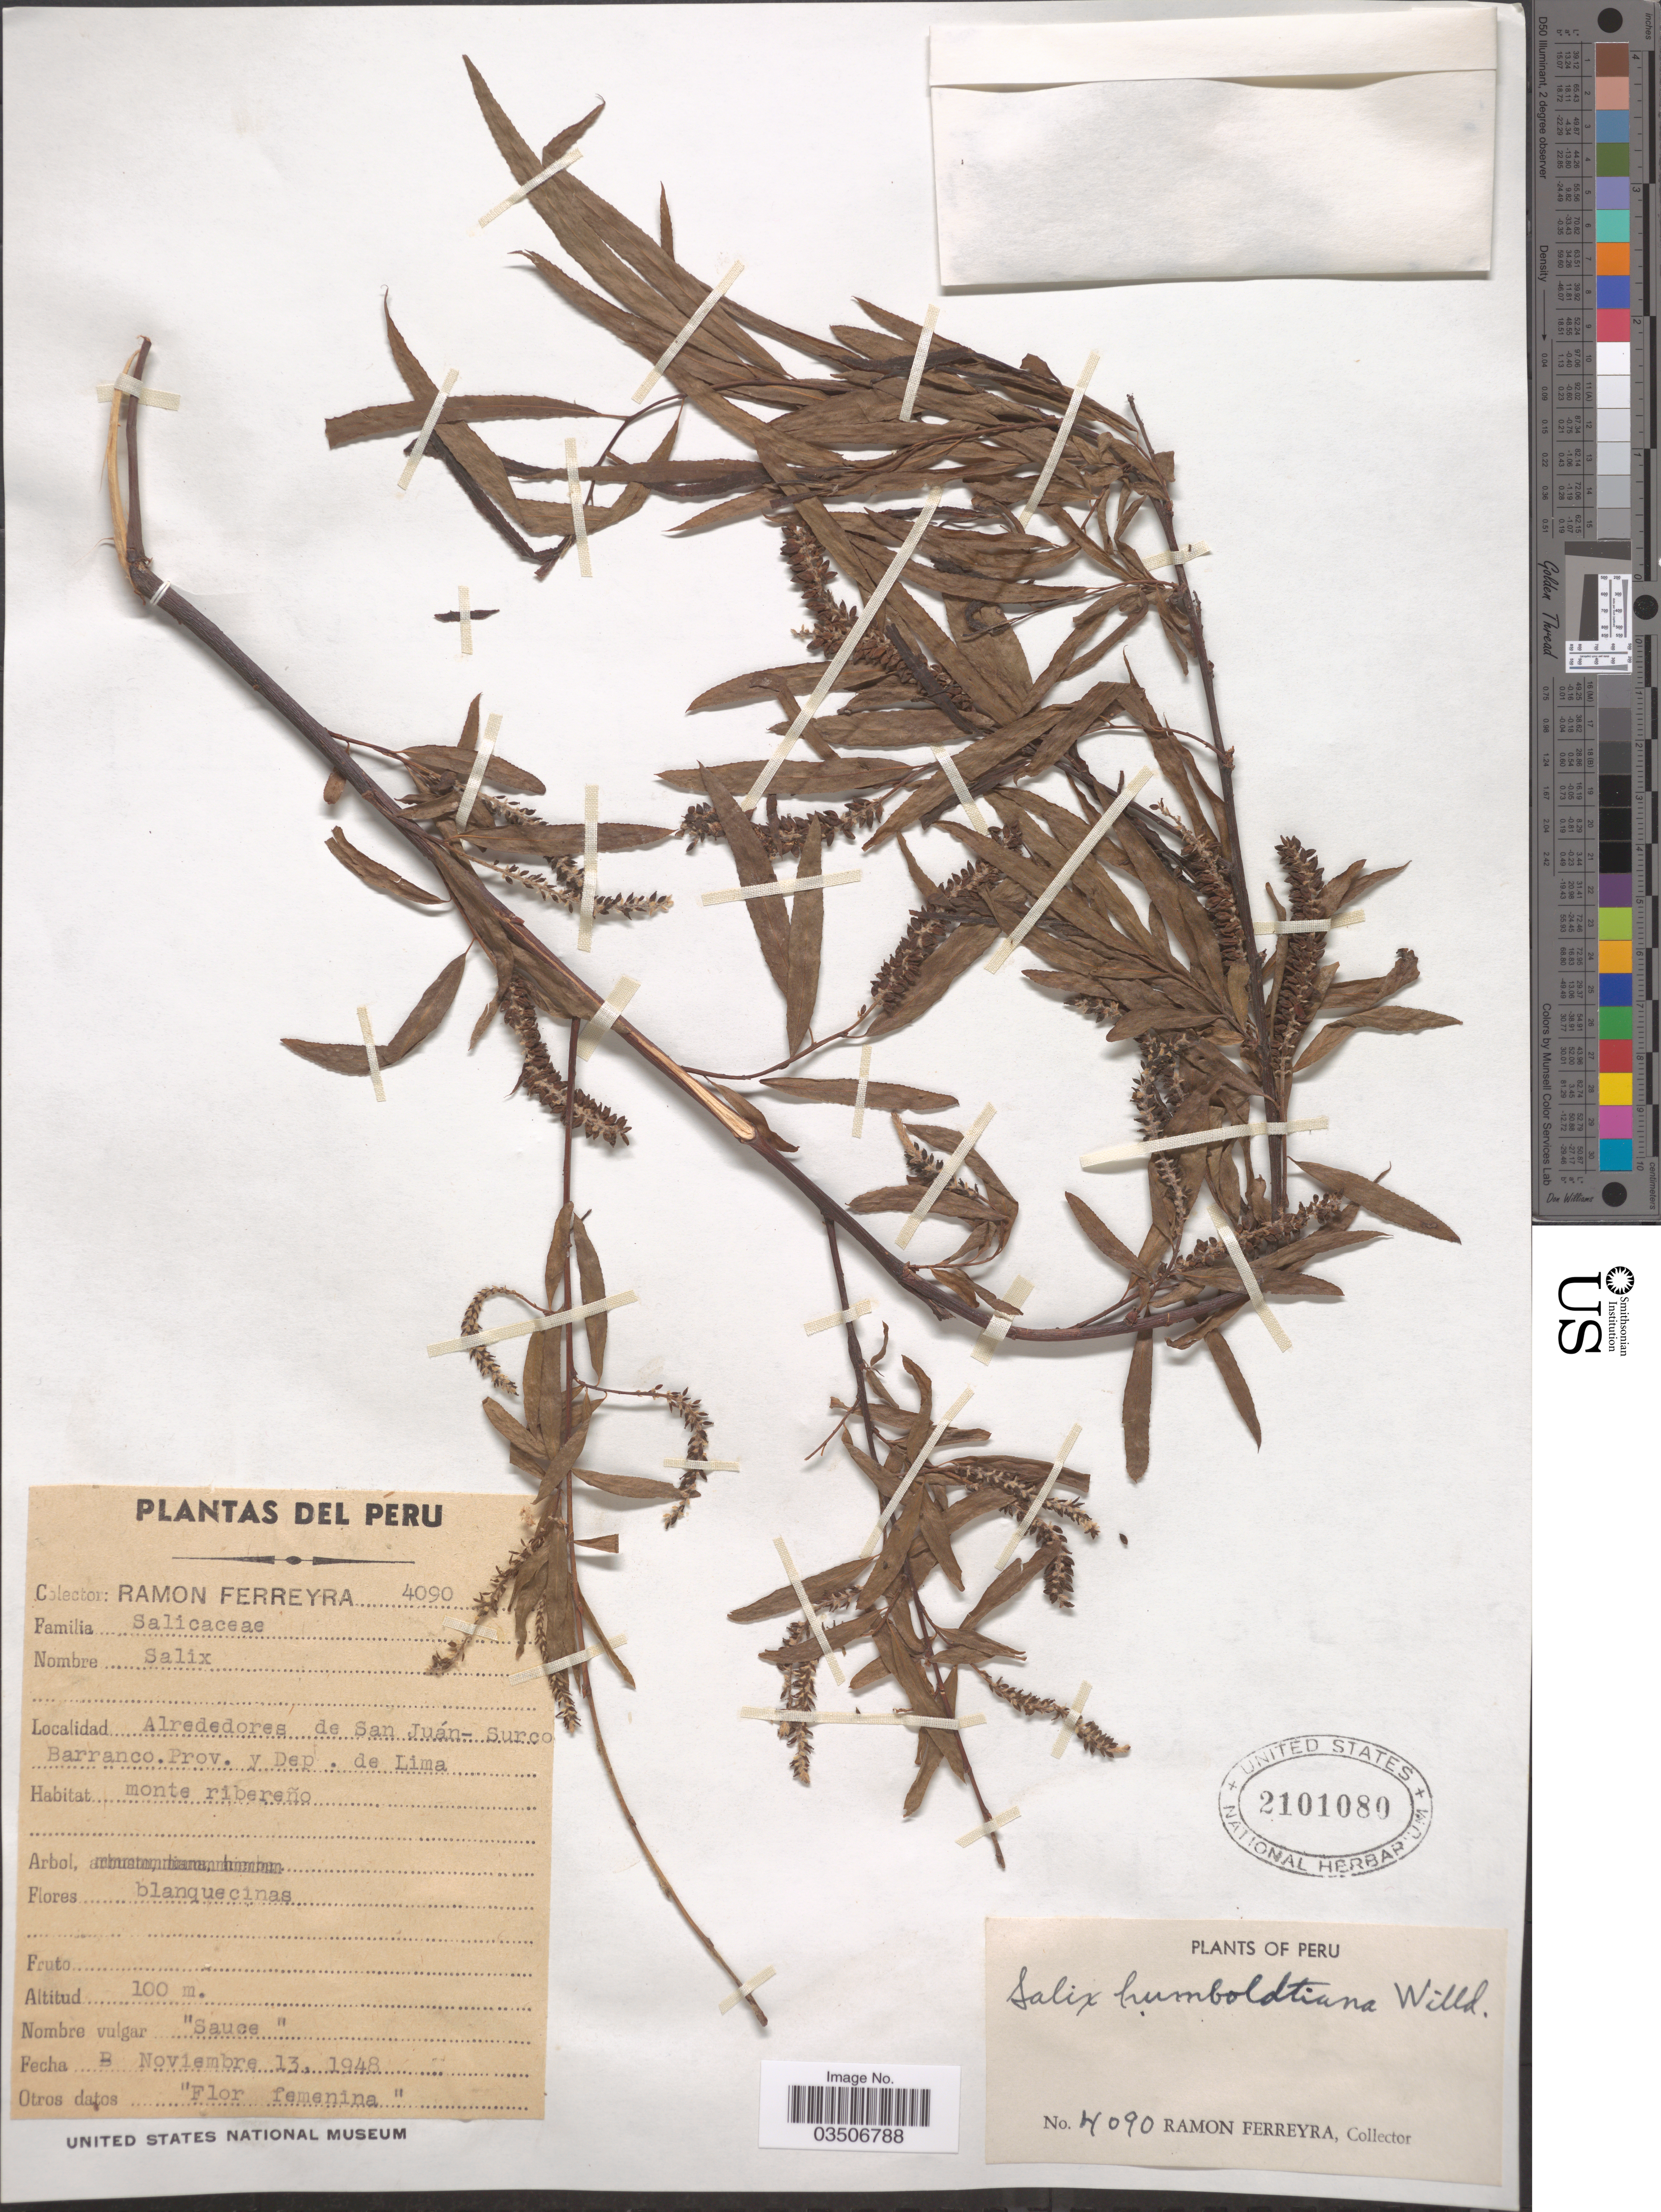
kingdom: Plantae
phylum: Tracheophyta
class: Magnoliopsida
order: Malpighiales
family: Salicaceae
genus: Salix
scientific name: Salix humboldtiana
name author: Willd.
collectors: R. A. Ferreyra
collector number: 4090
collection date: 1948-11-13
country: Peru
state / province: Lima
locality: Alrededores de San Juán-Surco Barranco. Prov. y Dep. de Lima. monte ribereño.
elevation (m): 100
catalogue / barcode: US 2101080